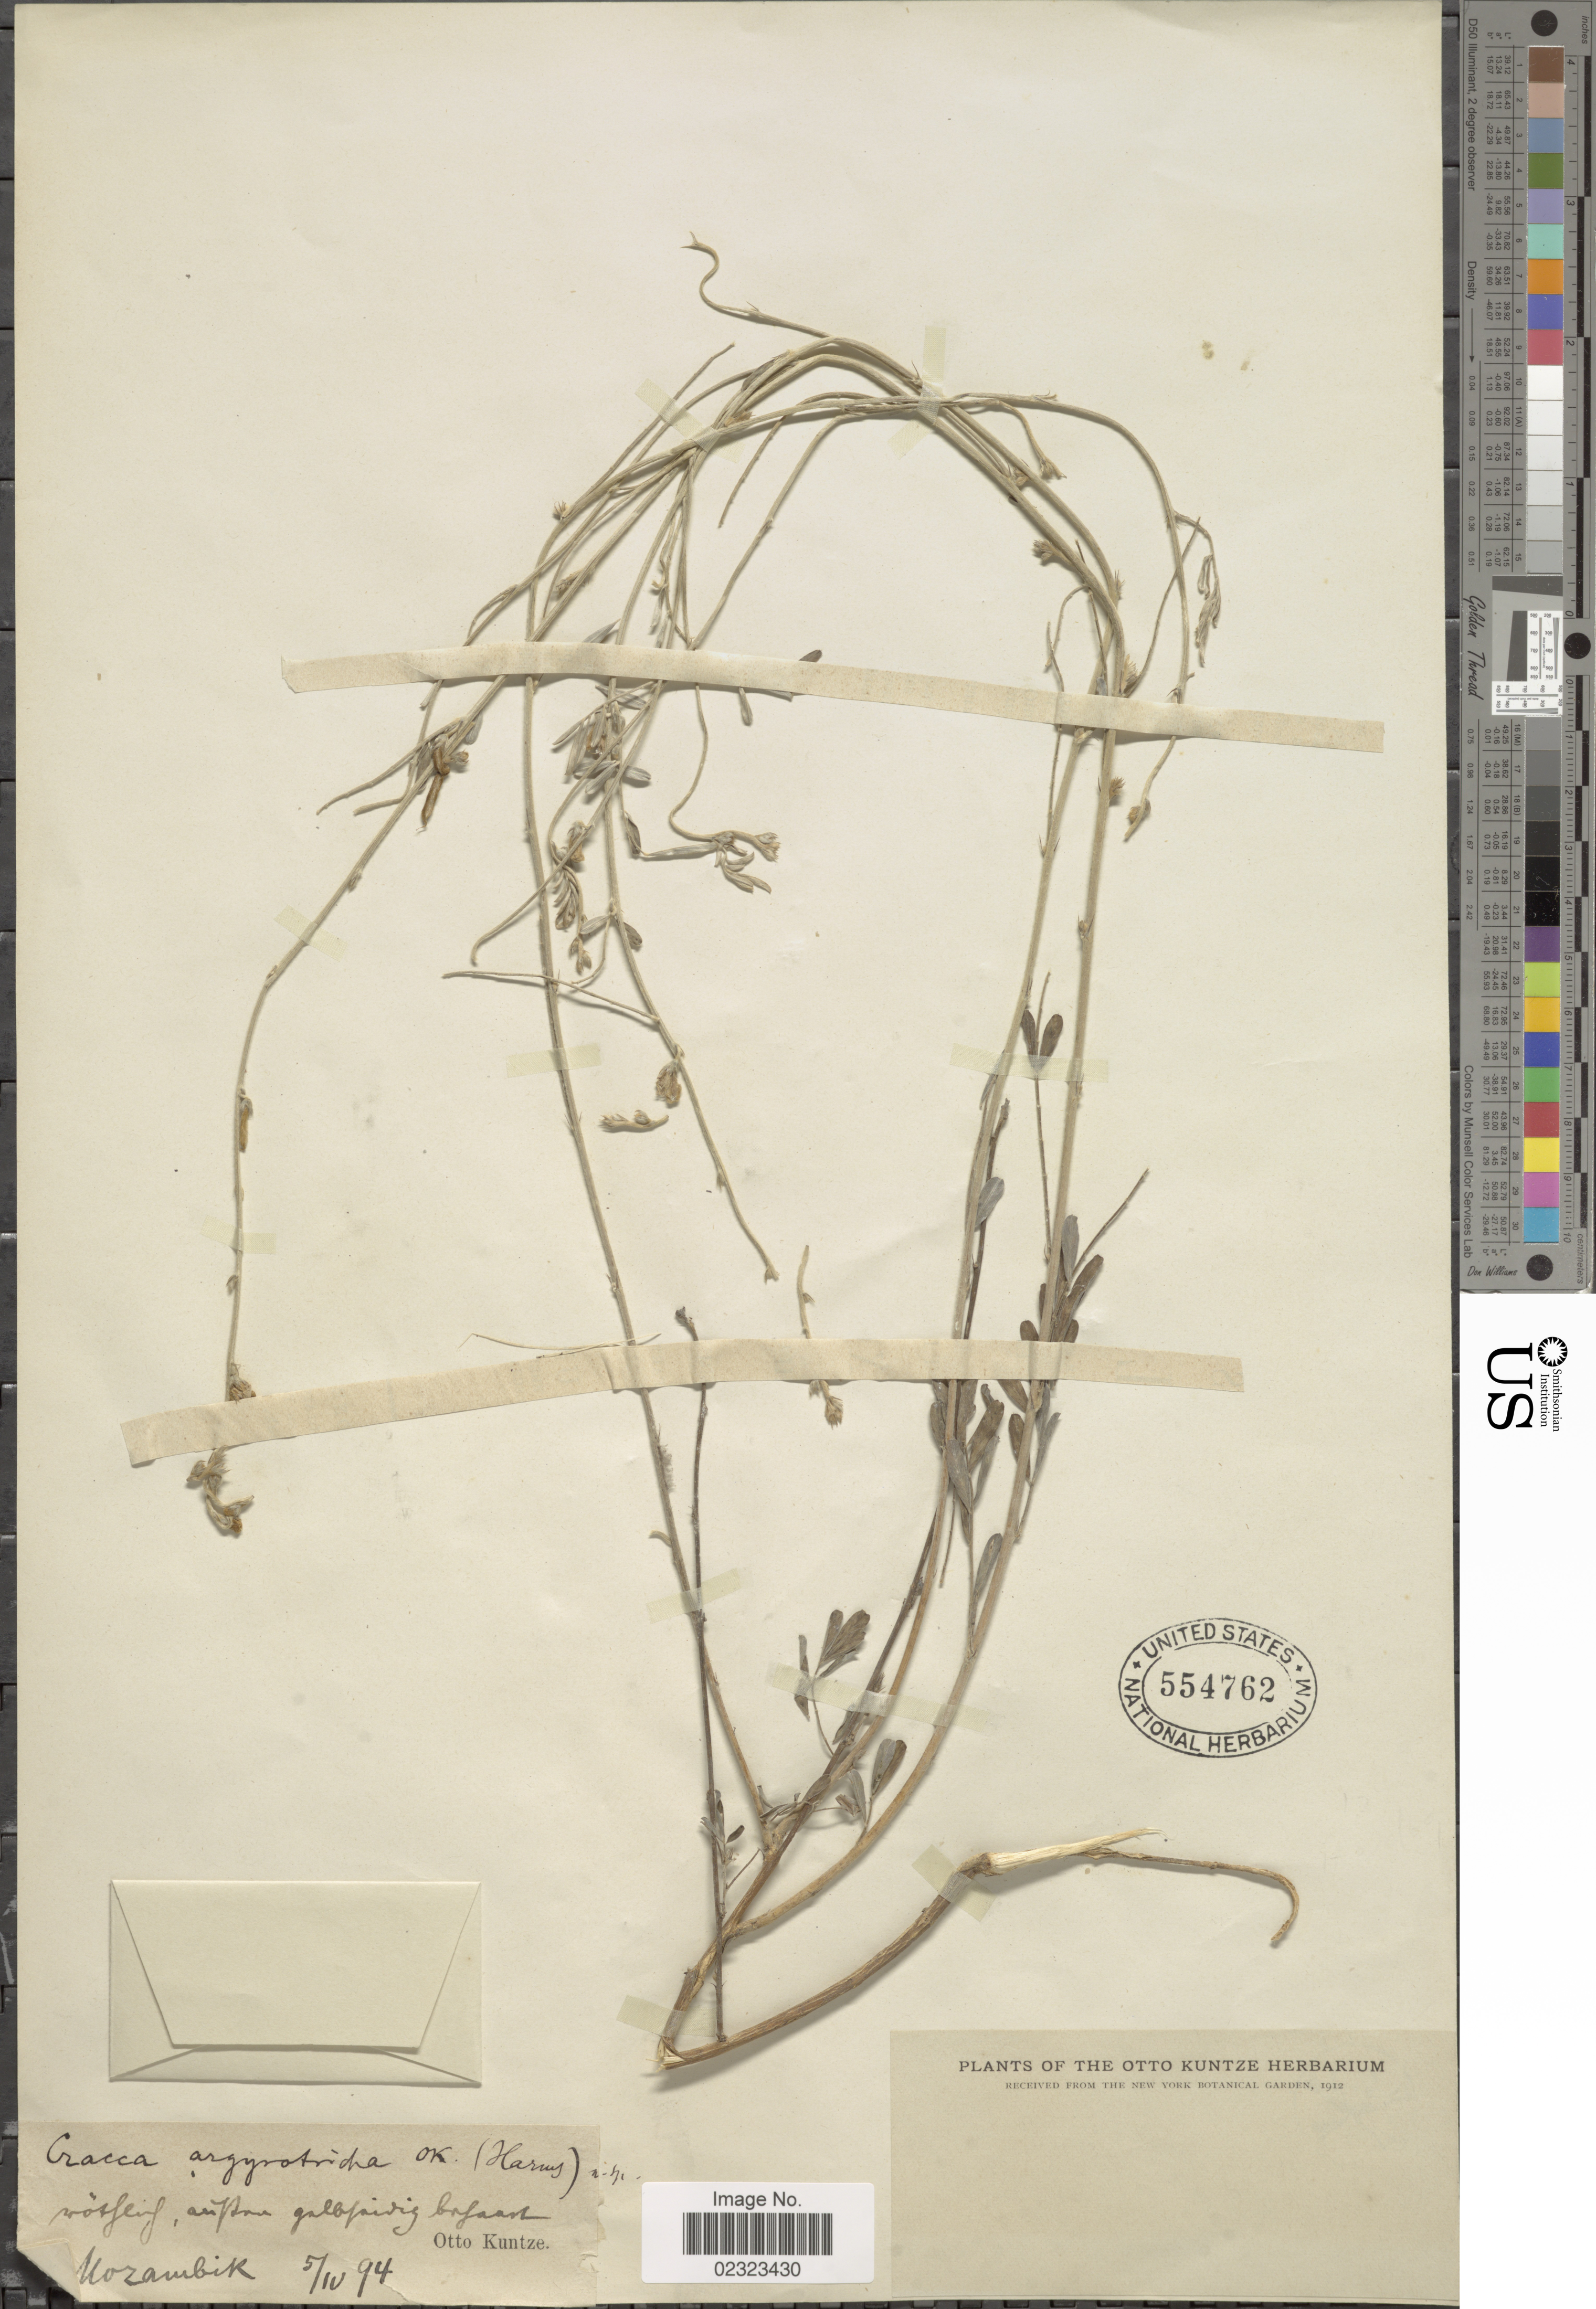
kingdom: Plantae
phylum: Tracheophyta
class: Magnoliopsida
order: Fabales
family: Fabaceae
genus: Tephrosia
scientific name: Tephrosia argyrotricha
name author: Harms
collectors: C.E.O. Kuntze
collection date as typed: Transcribed d/m/y: 5/4/94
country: Mozambique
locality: Wostleif, aufen galbfaidig bafaer, Mozambik. [interpreted]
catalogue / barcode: US 554762